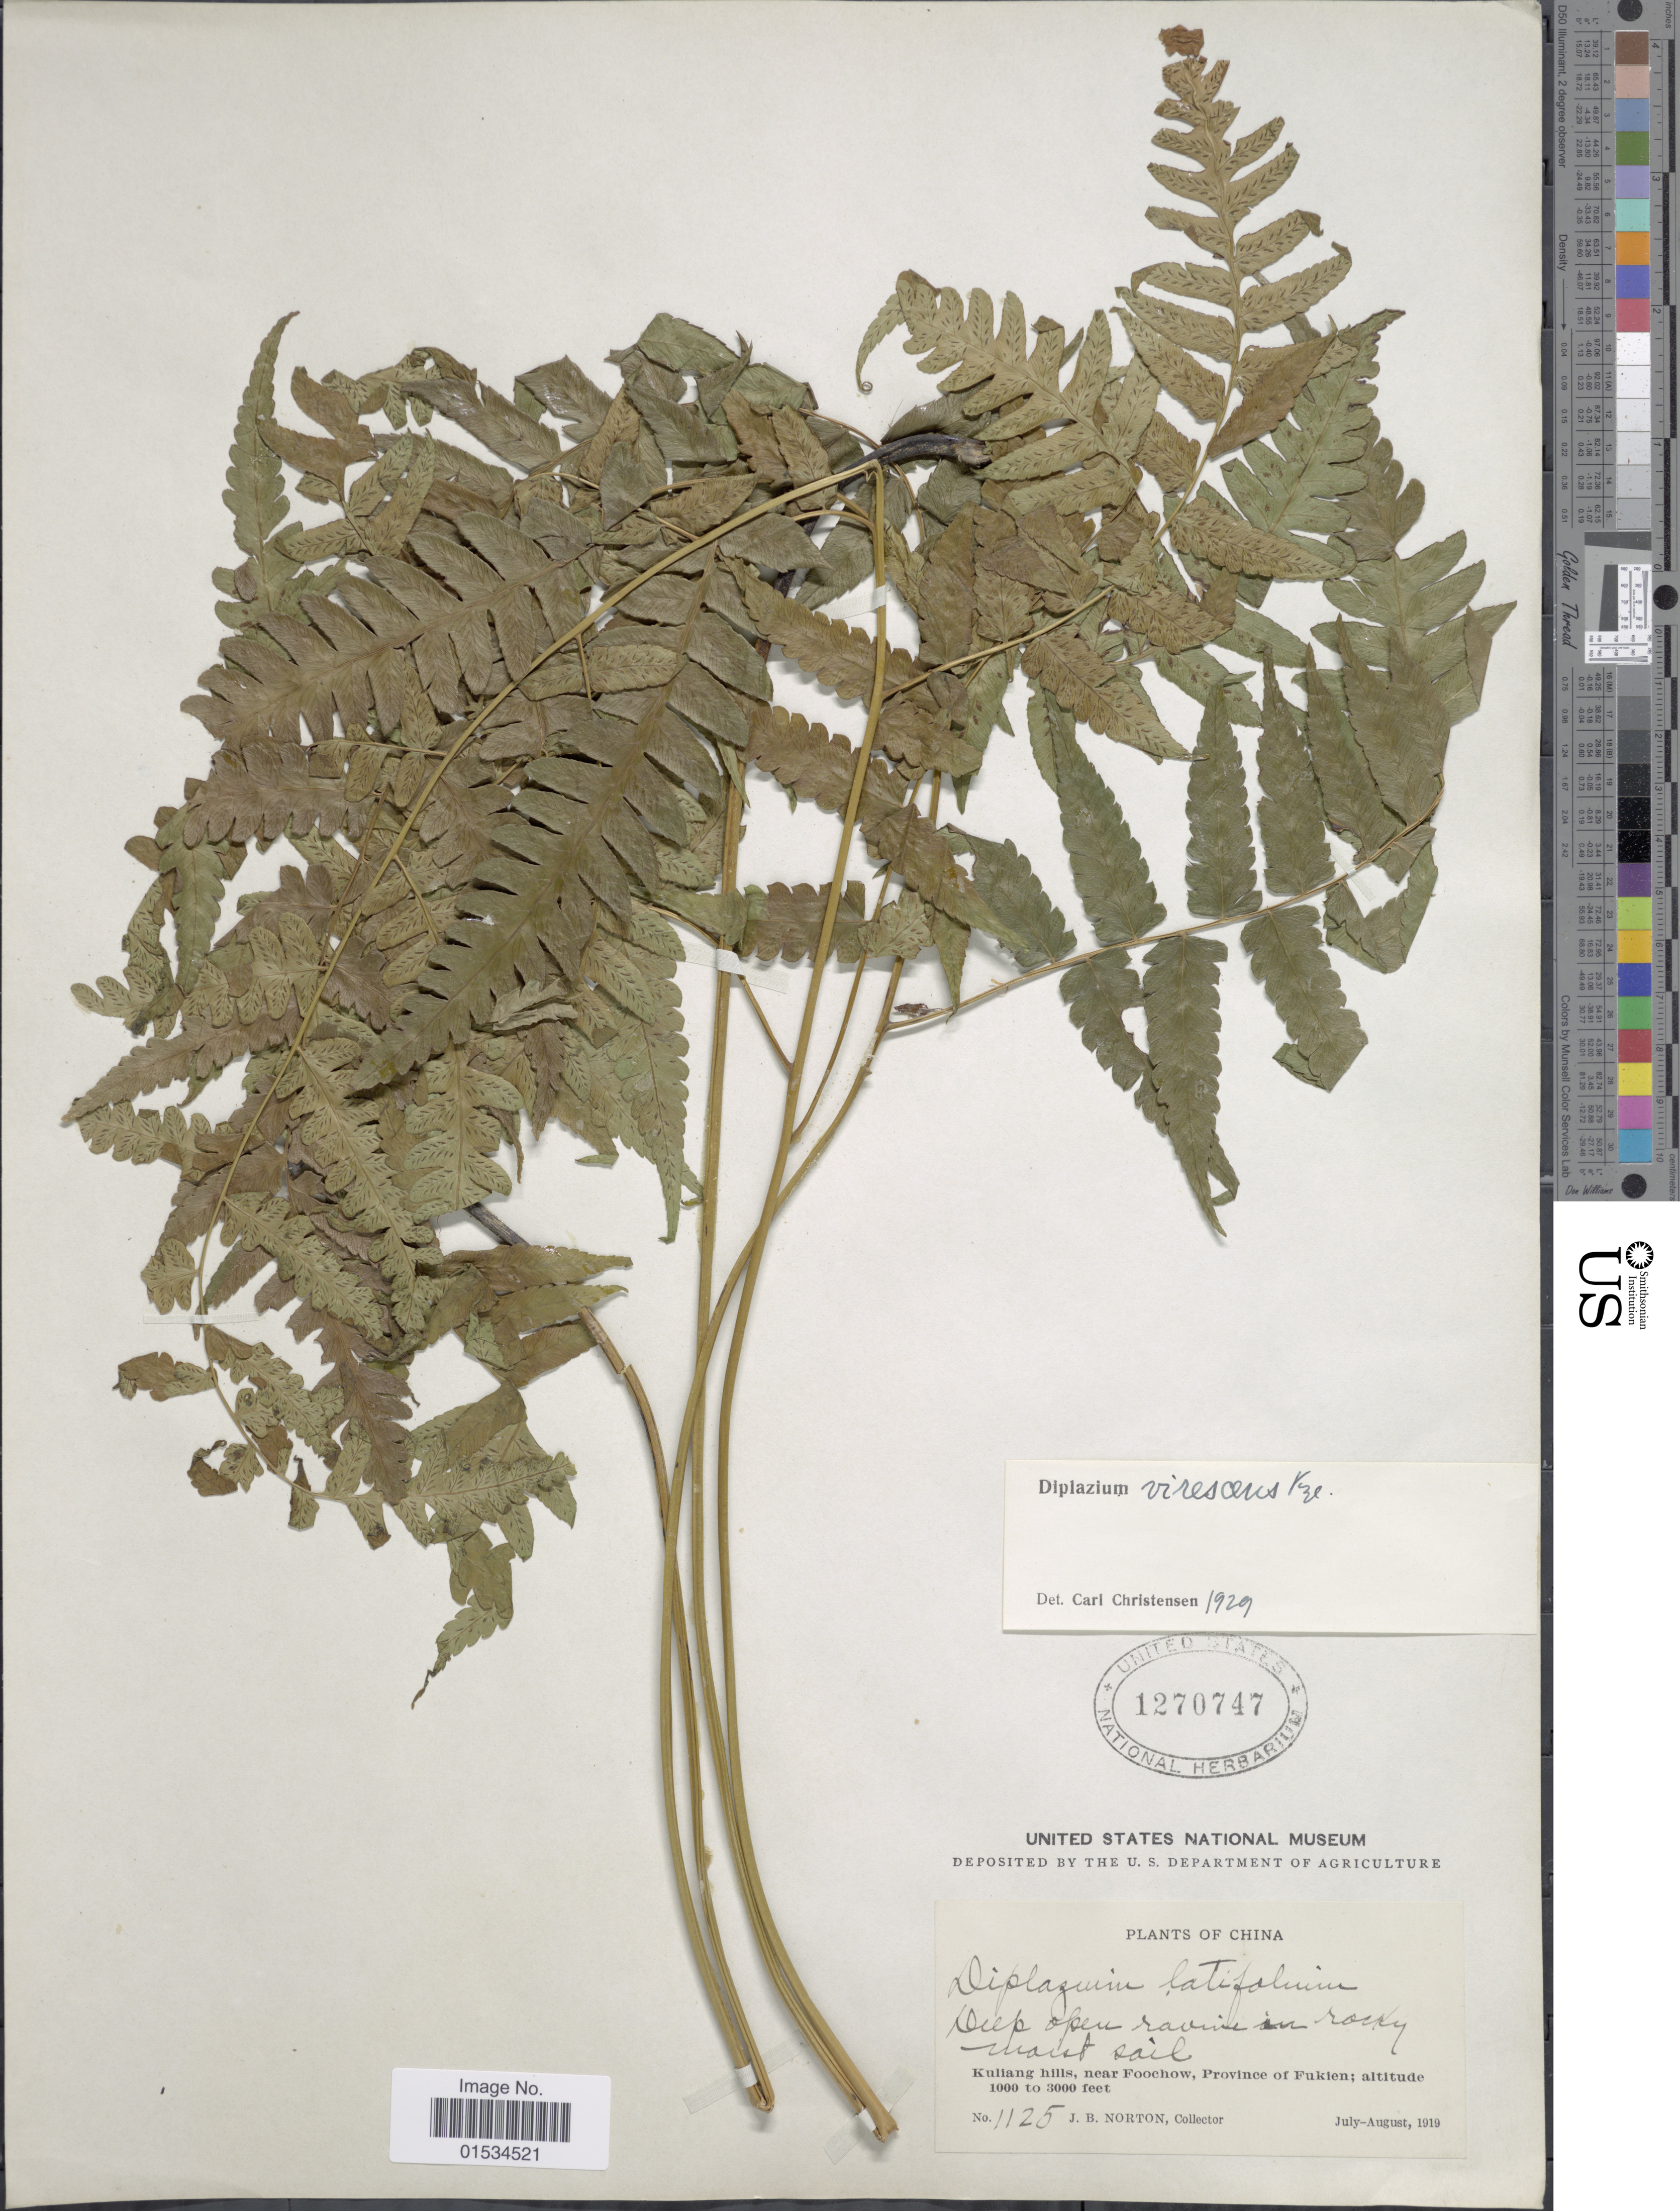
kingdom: Plantae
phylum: Tracheophyta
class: Polypodiopsida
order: Polypodiales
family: Athyriaceae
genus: Diplazium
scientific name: Diplazium virescens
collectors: J. B. Norton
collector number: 1125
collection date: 1919-07/1919-08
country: China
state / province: Fujian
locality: Kuliang hills,near Foochow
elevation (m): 305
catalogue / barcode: US 1270747